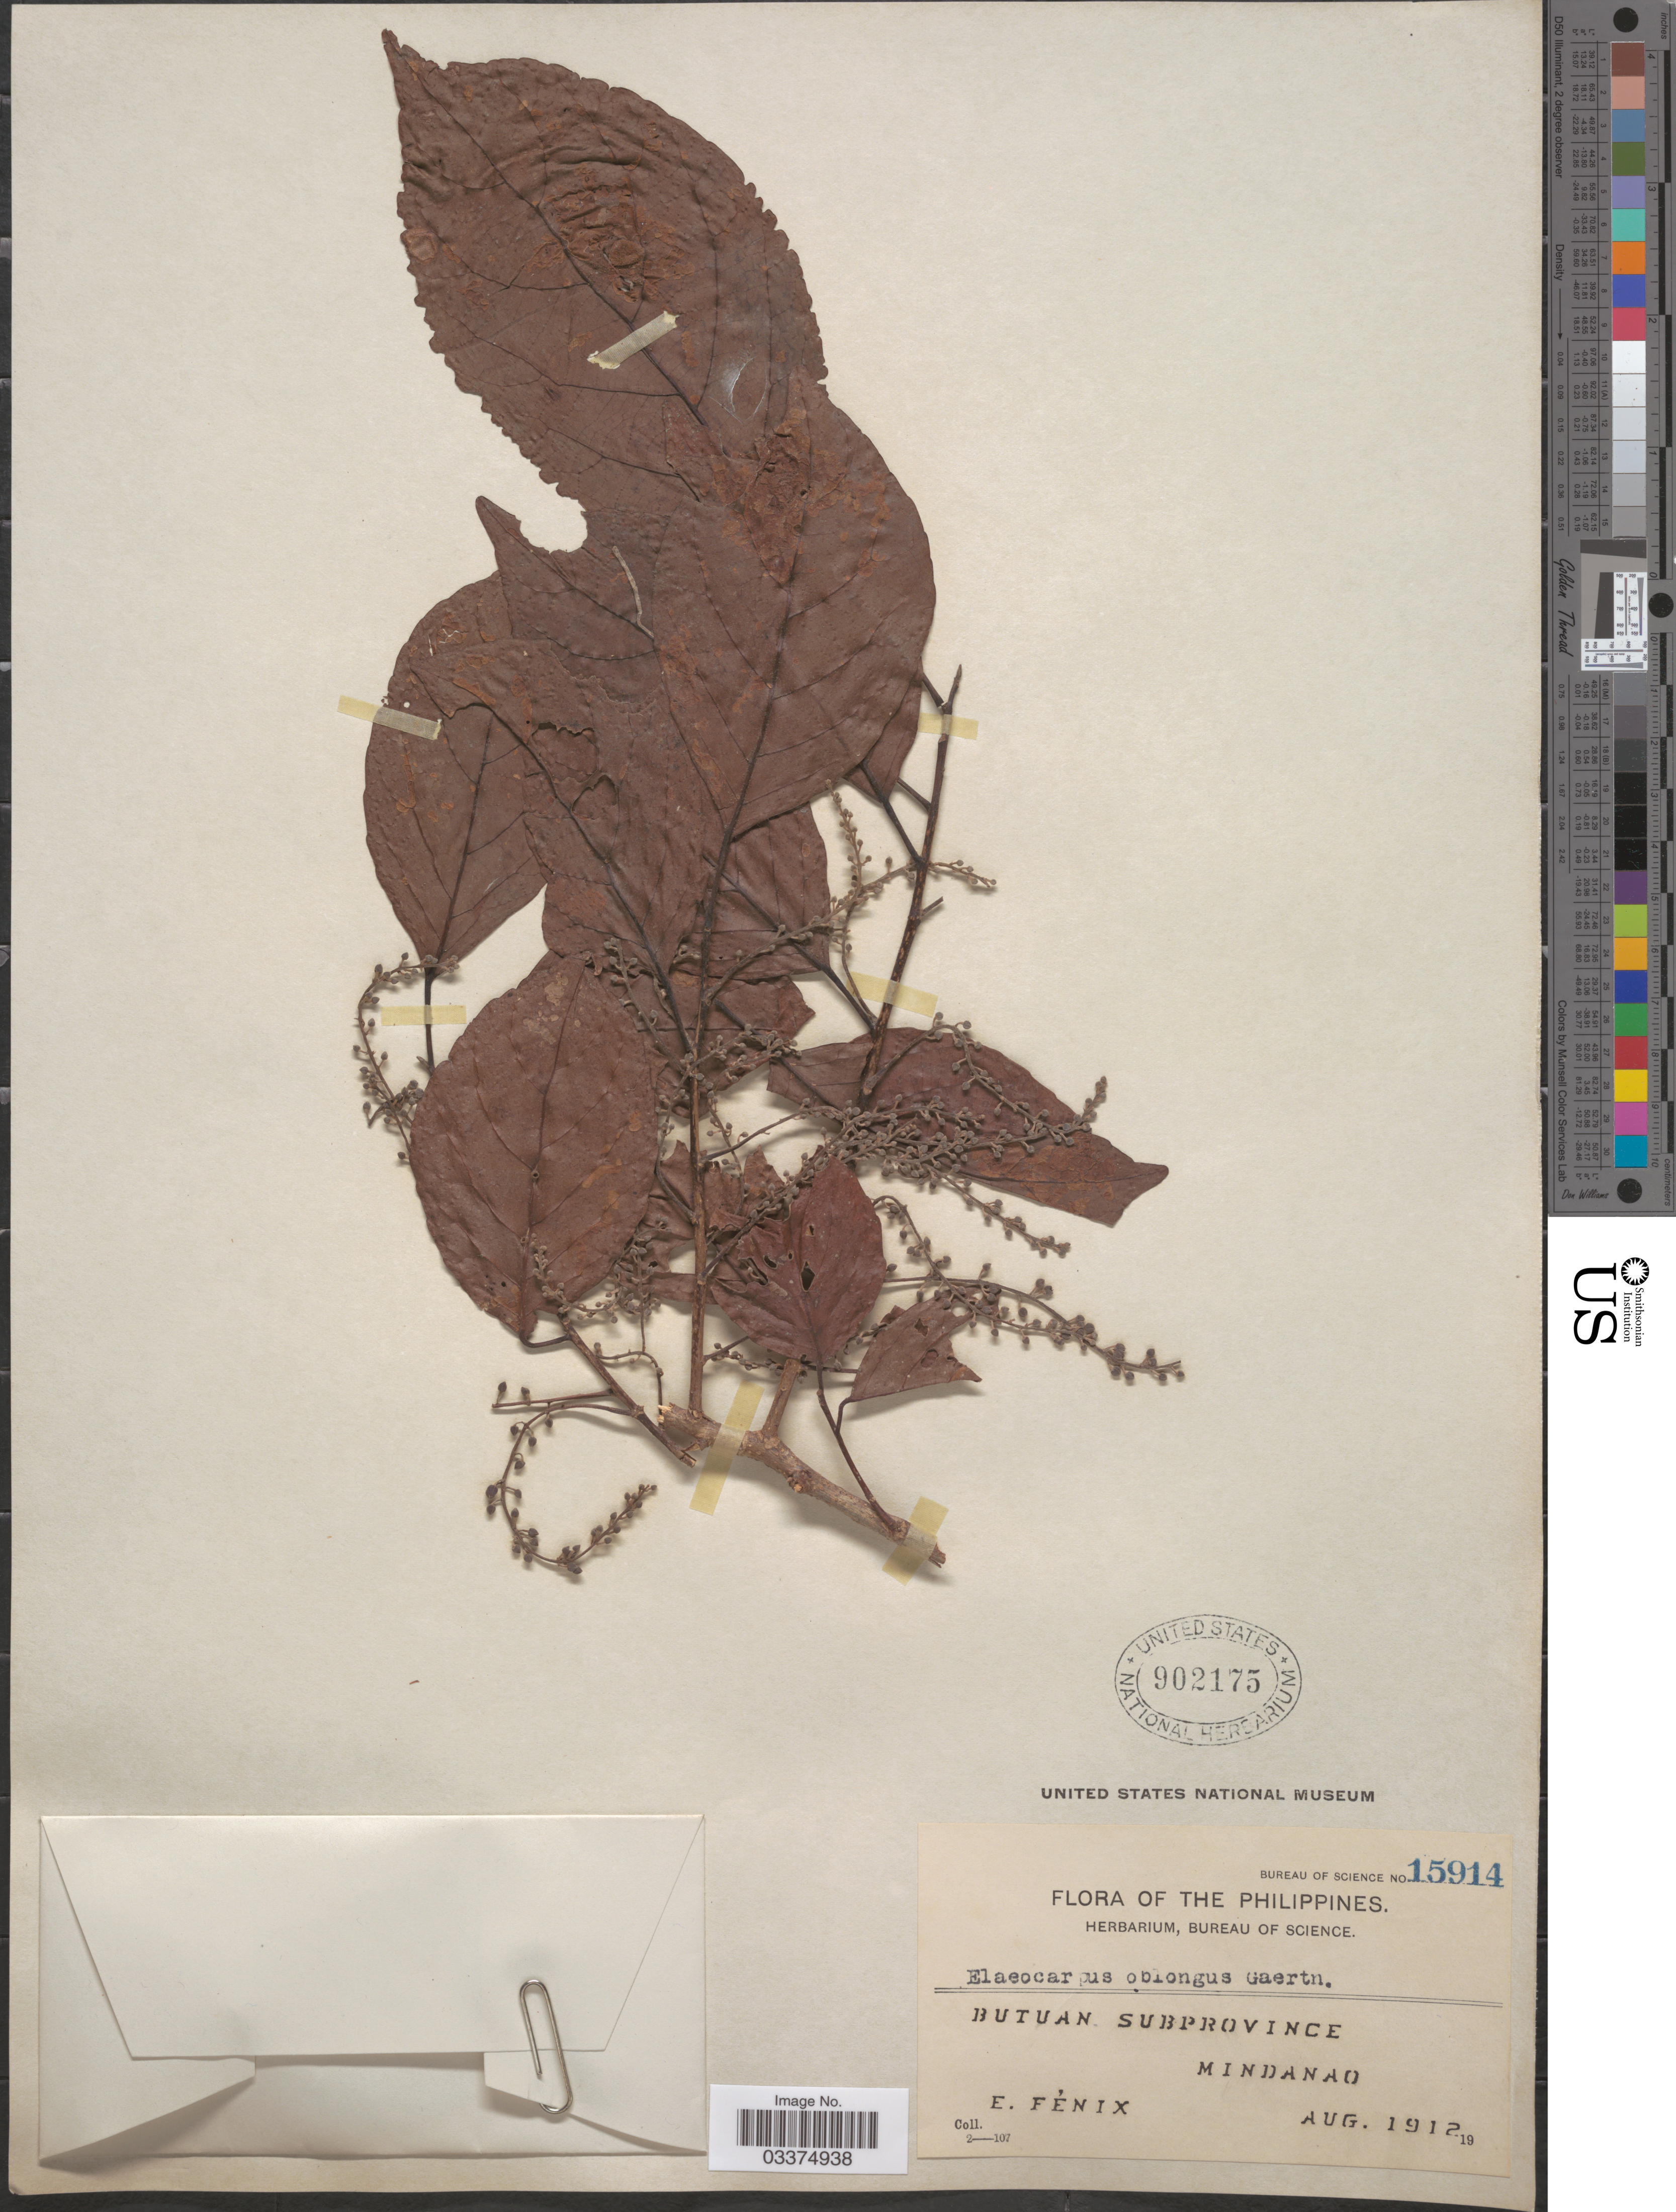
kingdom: Plantae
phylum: Tracheophyta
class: Magnoliopsida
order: Oxalidales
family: Elaeocarpaceae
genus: Elaeocarpus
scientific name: Elaeocarpus calomala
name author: (Blanco) Merr.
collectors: E. Fénix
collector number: Bureau of Science 15914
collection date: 1912-08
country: Philippines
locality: Butuan Subprovince, Mindanao.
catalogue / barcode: US 902175